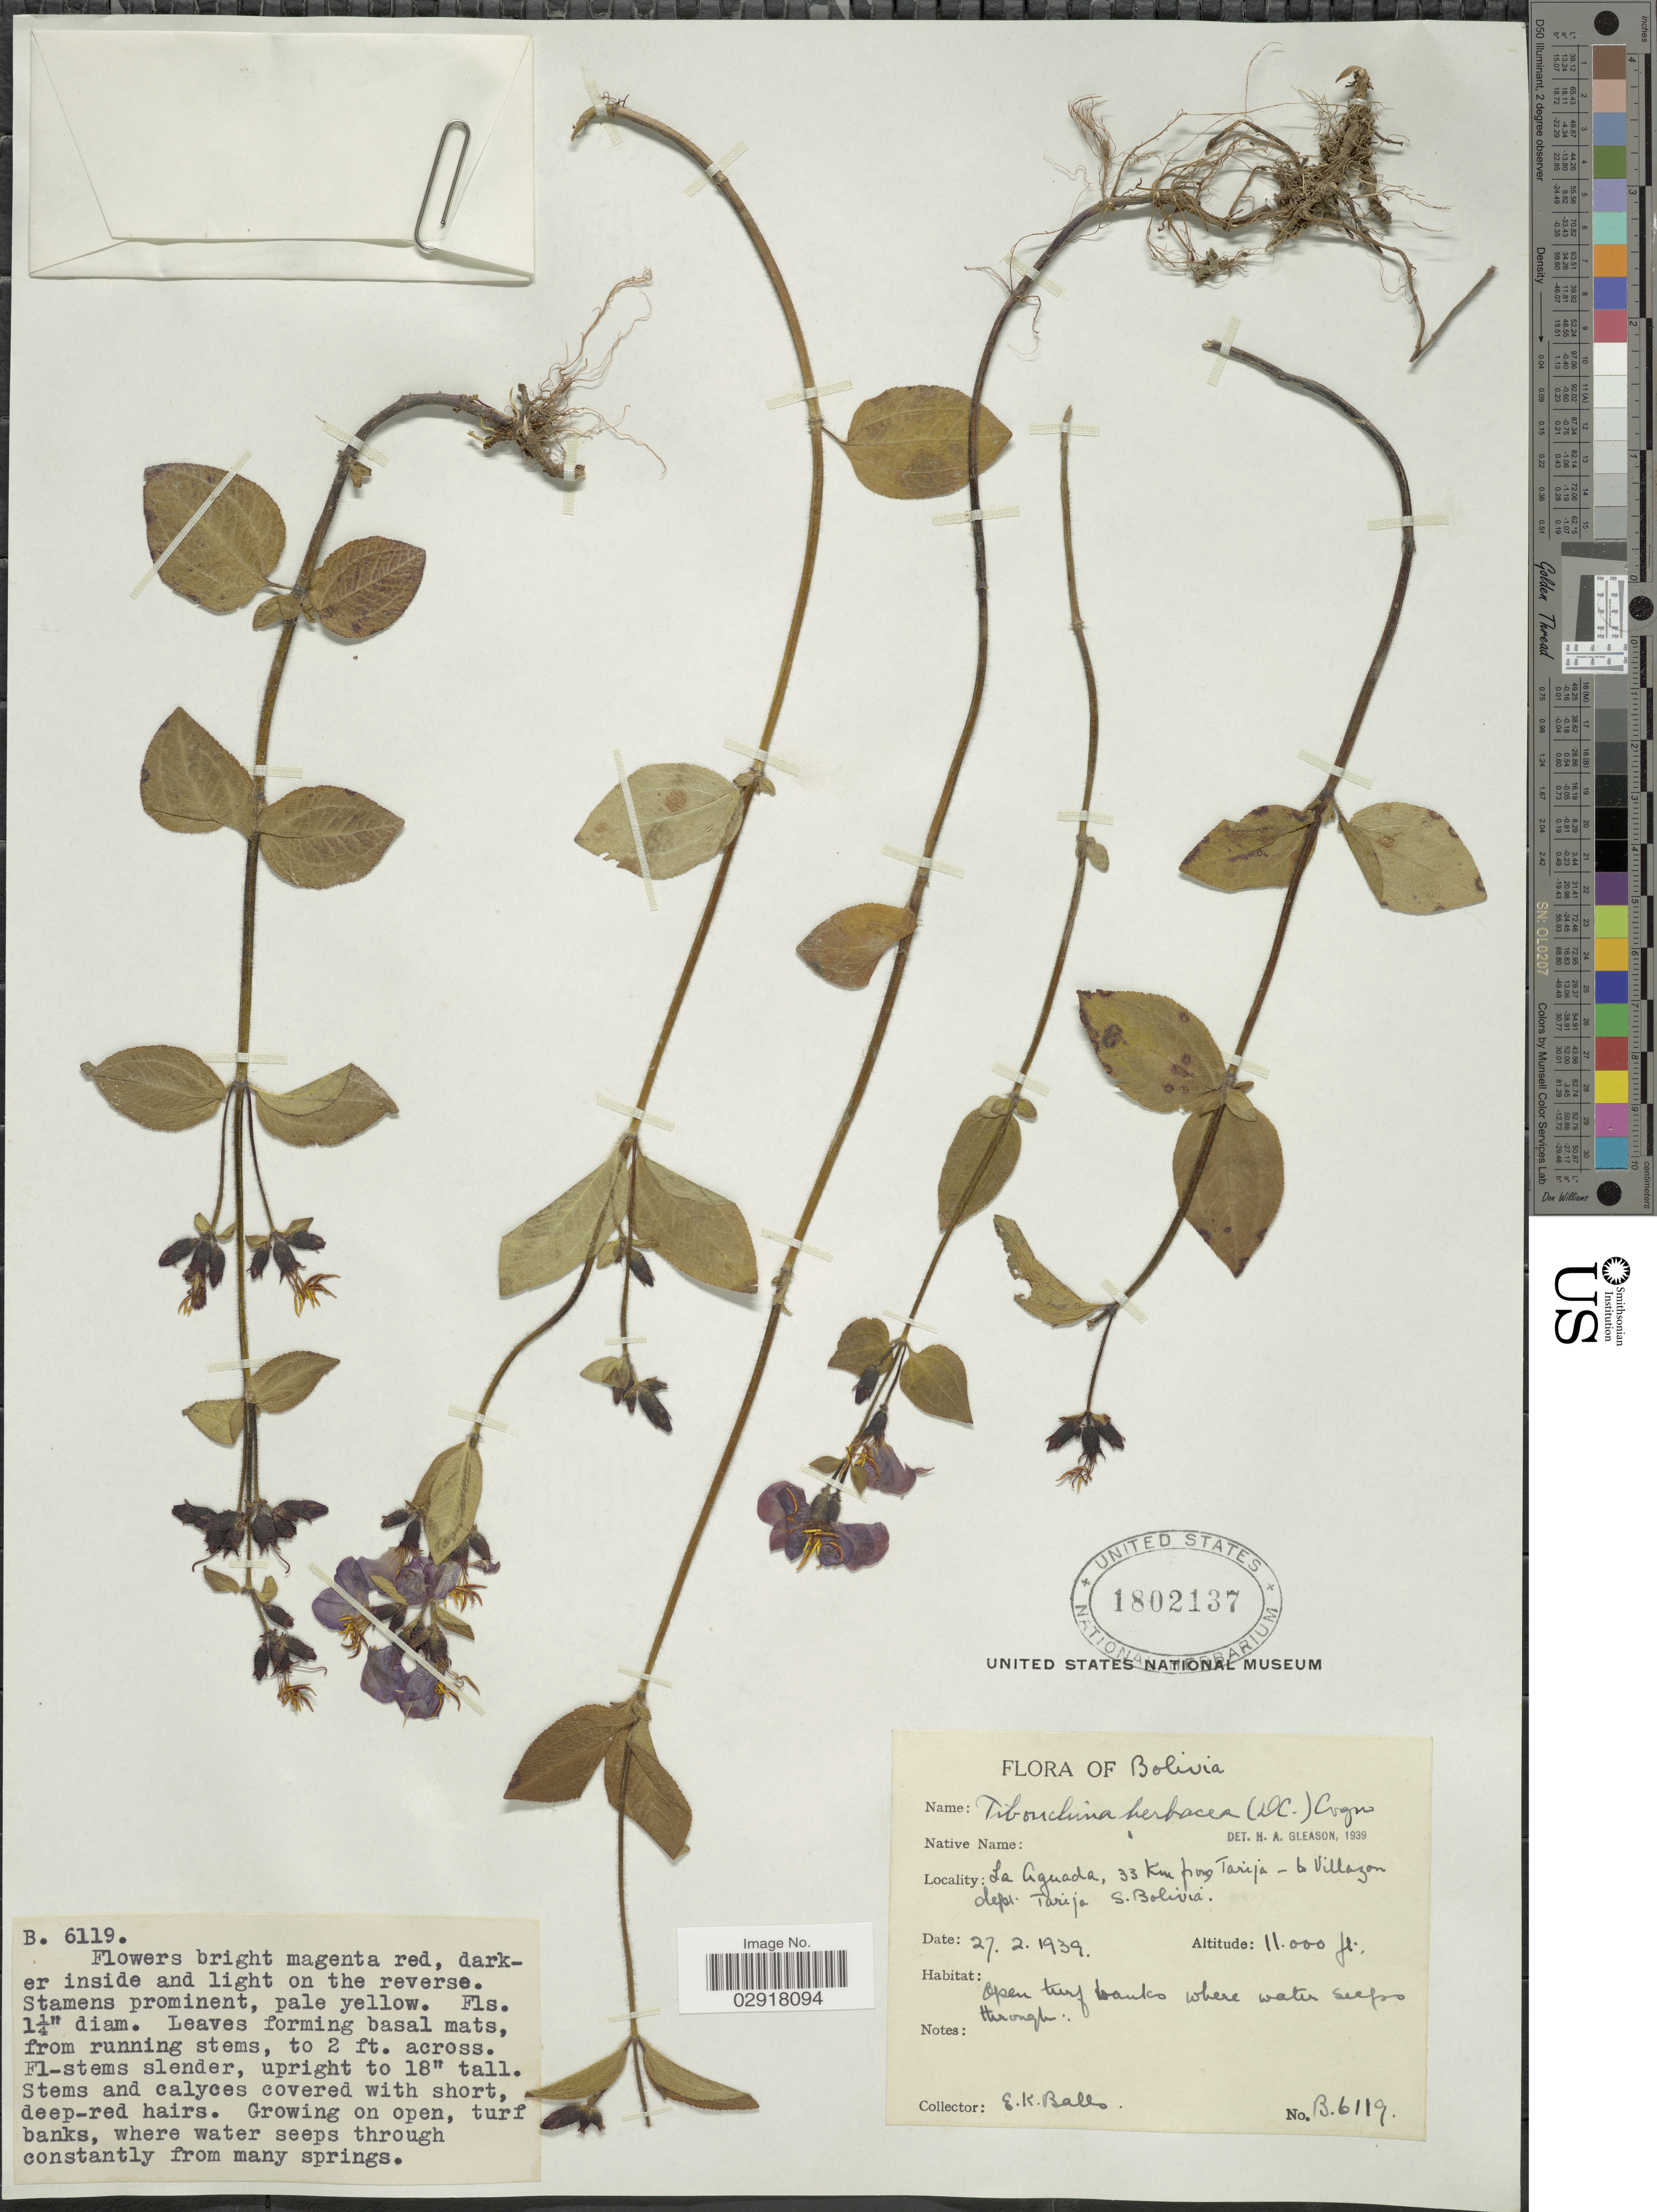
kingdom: Plantae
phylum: Tracheophyta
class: Magnoliopsida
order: Myrtales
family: Melastomataceae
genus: Chaetogastra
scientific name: Chaetogastra herbacea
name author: (DC.) P.J.F. Guim. & Michelang.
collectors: E. K. Balls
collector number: B6119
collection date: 1939-02-27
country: Bolivia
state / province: Tarija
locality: La Aguada. 33 Km from Tarija - to Villazon. Dept. Tarija. S. Bolivia.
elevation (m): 3353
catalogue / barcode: US 1802137